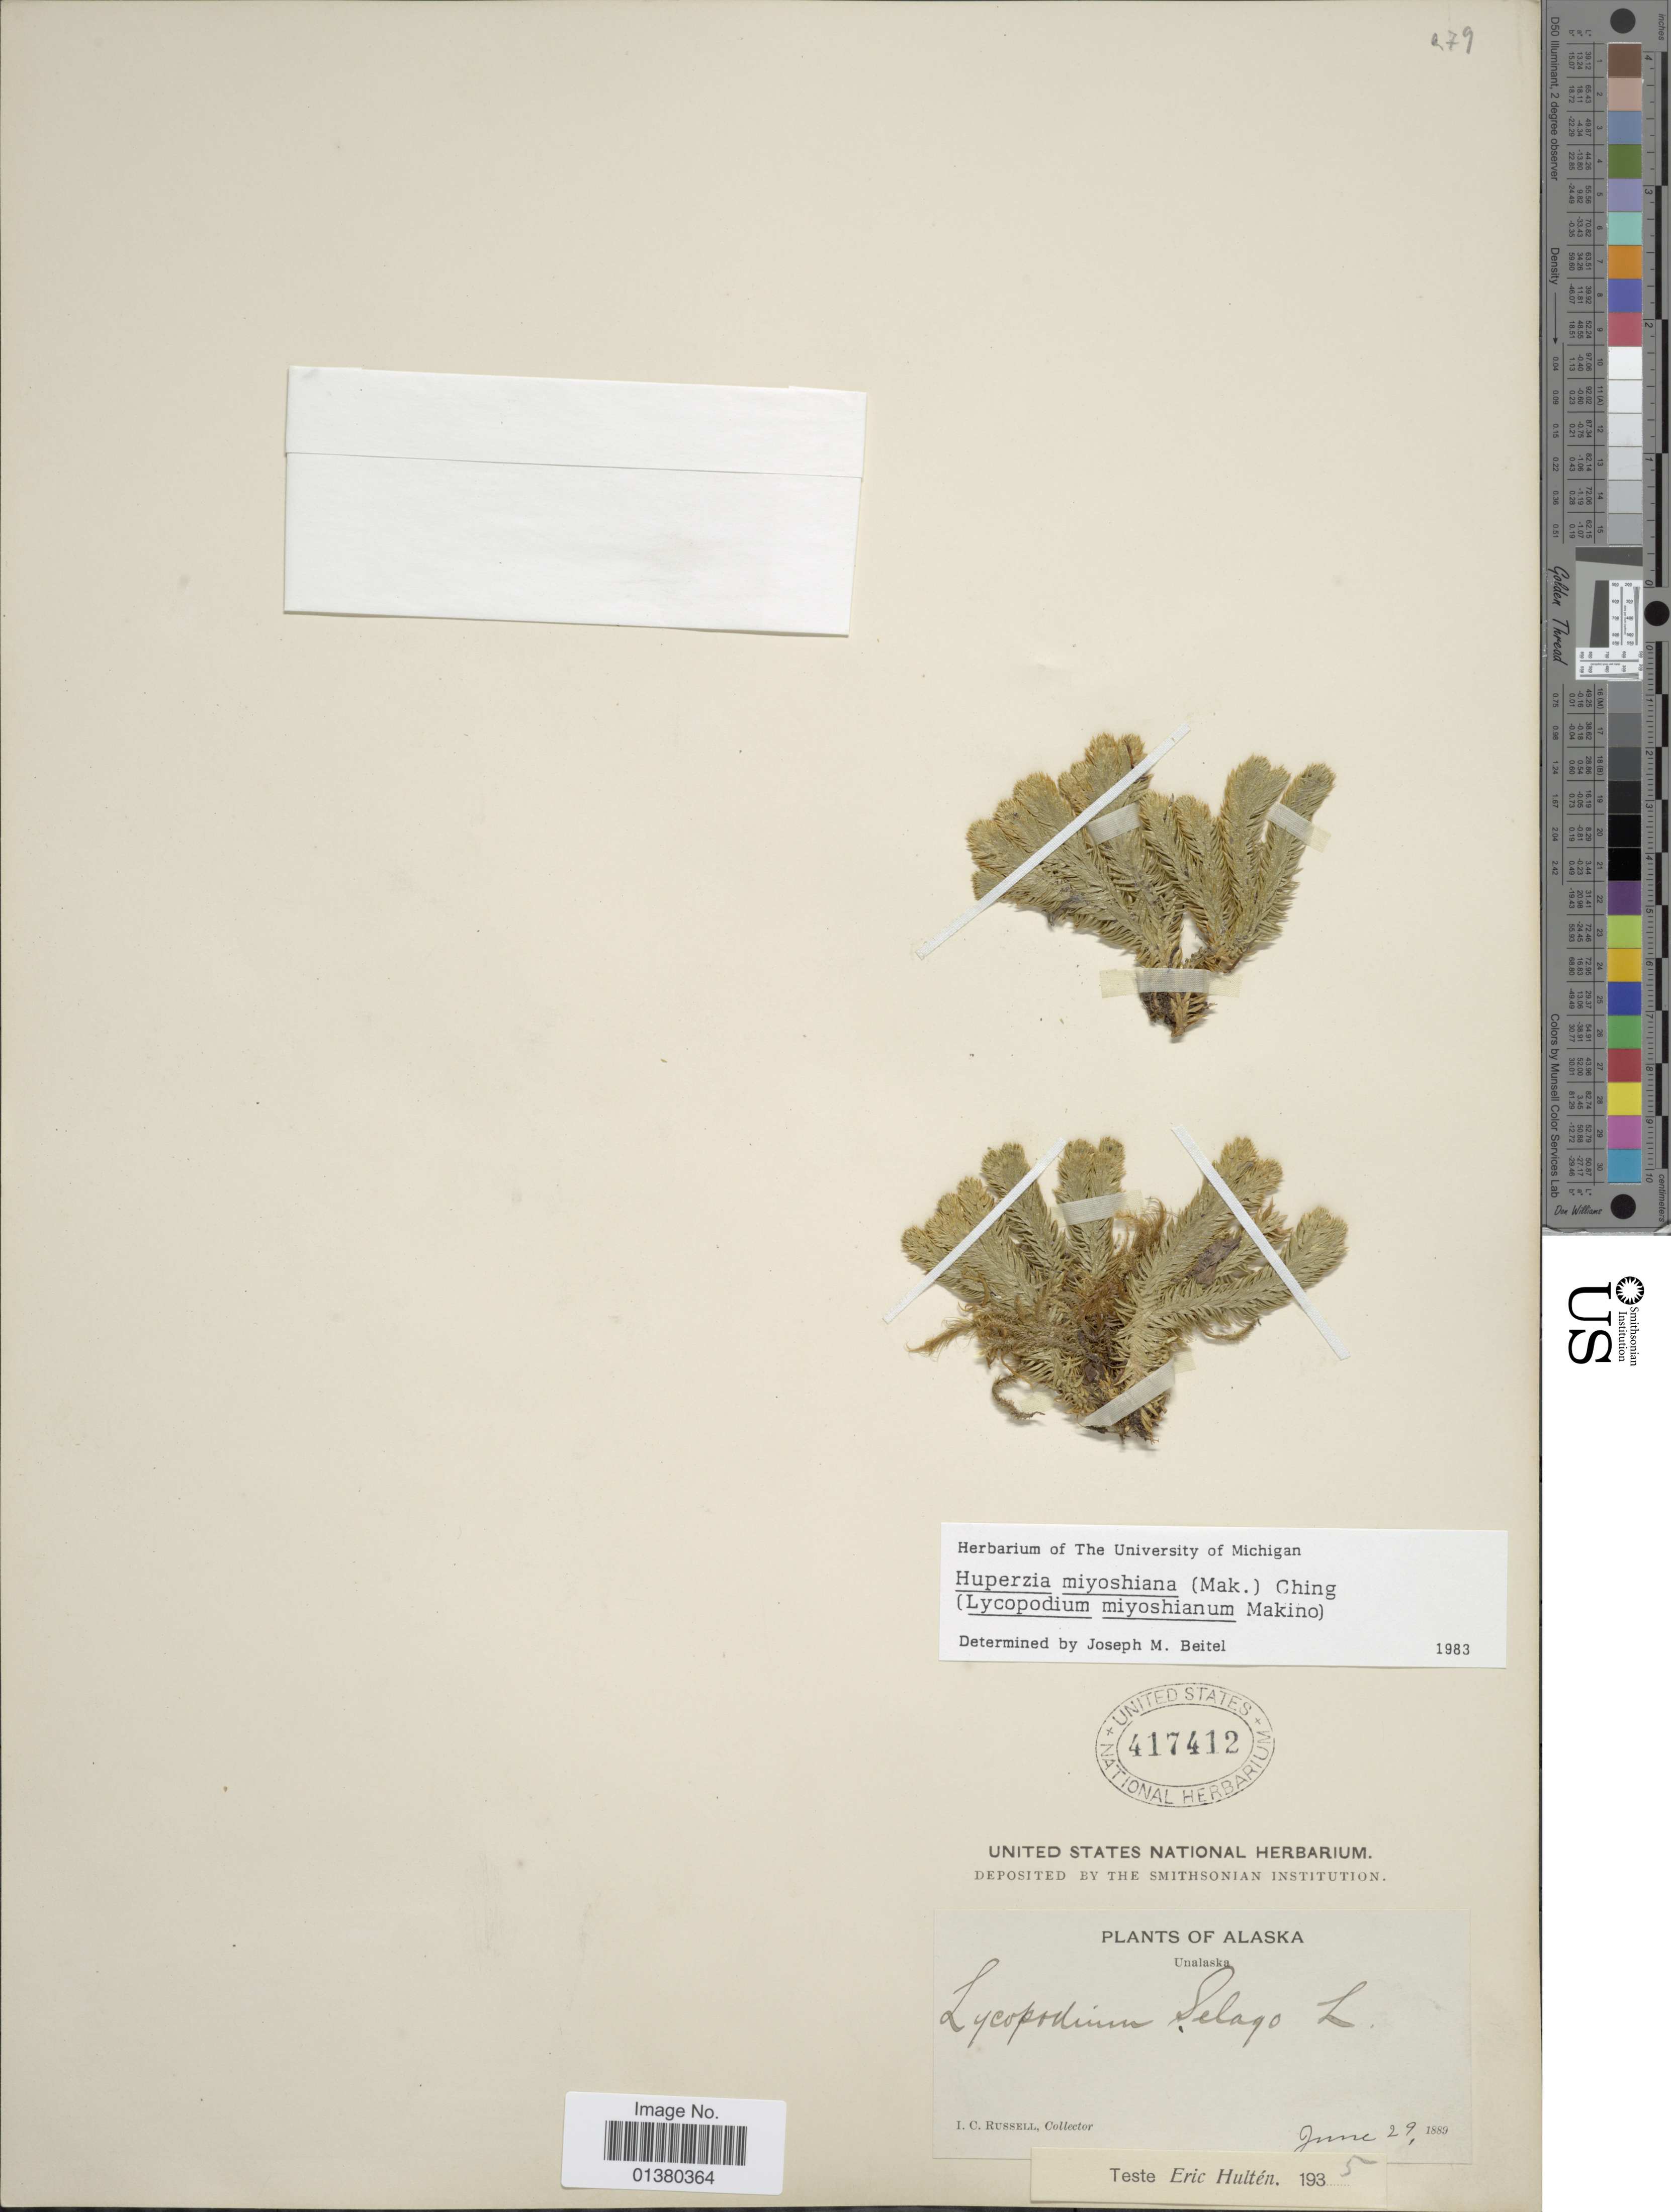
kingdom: Plantae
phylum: Tracheophyta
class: Lycopodiopsida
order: Lycopodiales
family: Lycopodiaceae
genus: Huperzia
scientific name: Huperzia miyoshiana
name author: (Makino) Ching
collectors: I. C. Russell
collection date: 1889-06-29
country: United States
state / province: Alaska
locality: Unalaska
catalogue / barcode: US 417412